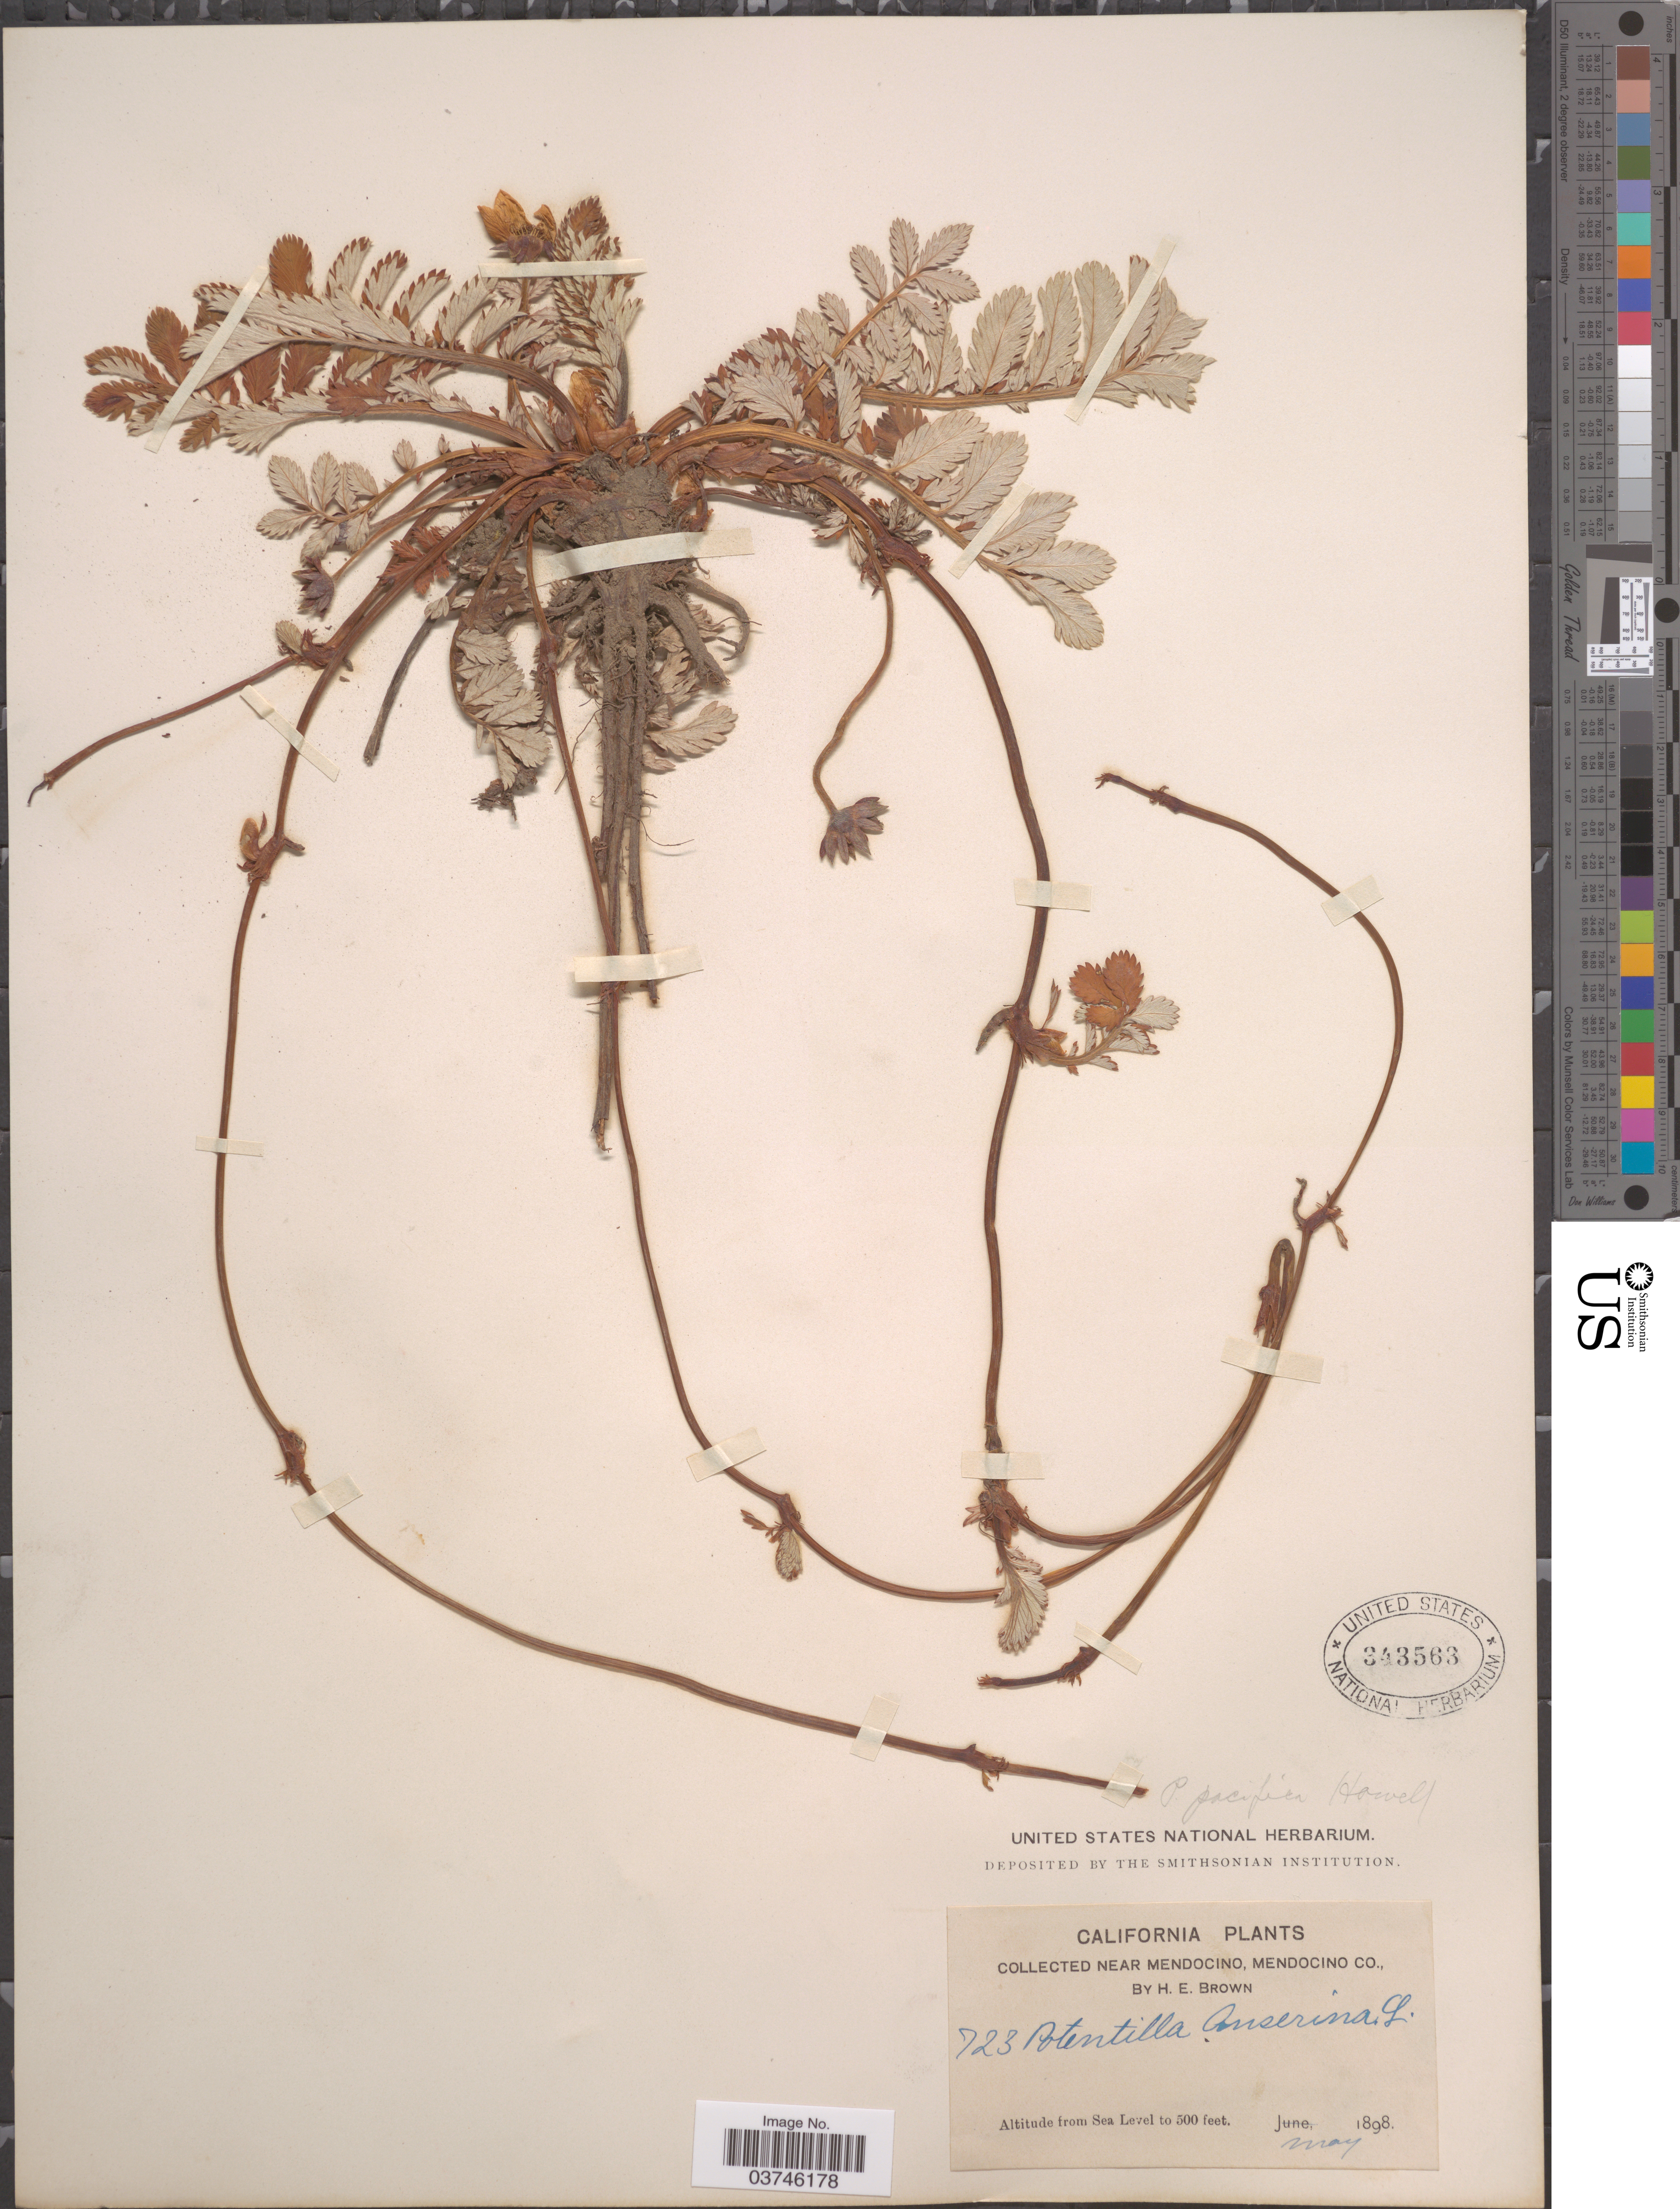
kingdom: Plantae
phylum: Tracheophyta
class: Magnoliopsida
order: Rosales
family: Rosaceae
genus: Argentina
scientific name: Argentina pacifica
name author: (Howell) Rydb.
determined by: Strong, Mark T., (BOT), Smithsonian Institution - National Museum of Natural History (UNITED STATES)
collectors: H. E. Brown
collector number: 723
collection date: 1898-05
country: United States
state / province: California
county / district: Mendocino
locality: Near Mendocino, Mendocino Co.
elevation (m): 0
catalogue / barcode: US 343563